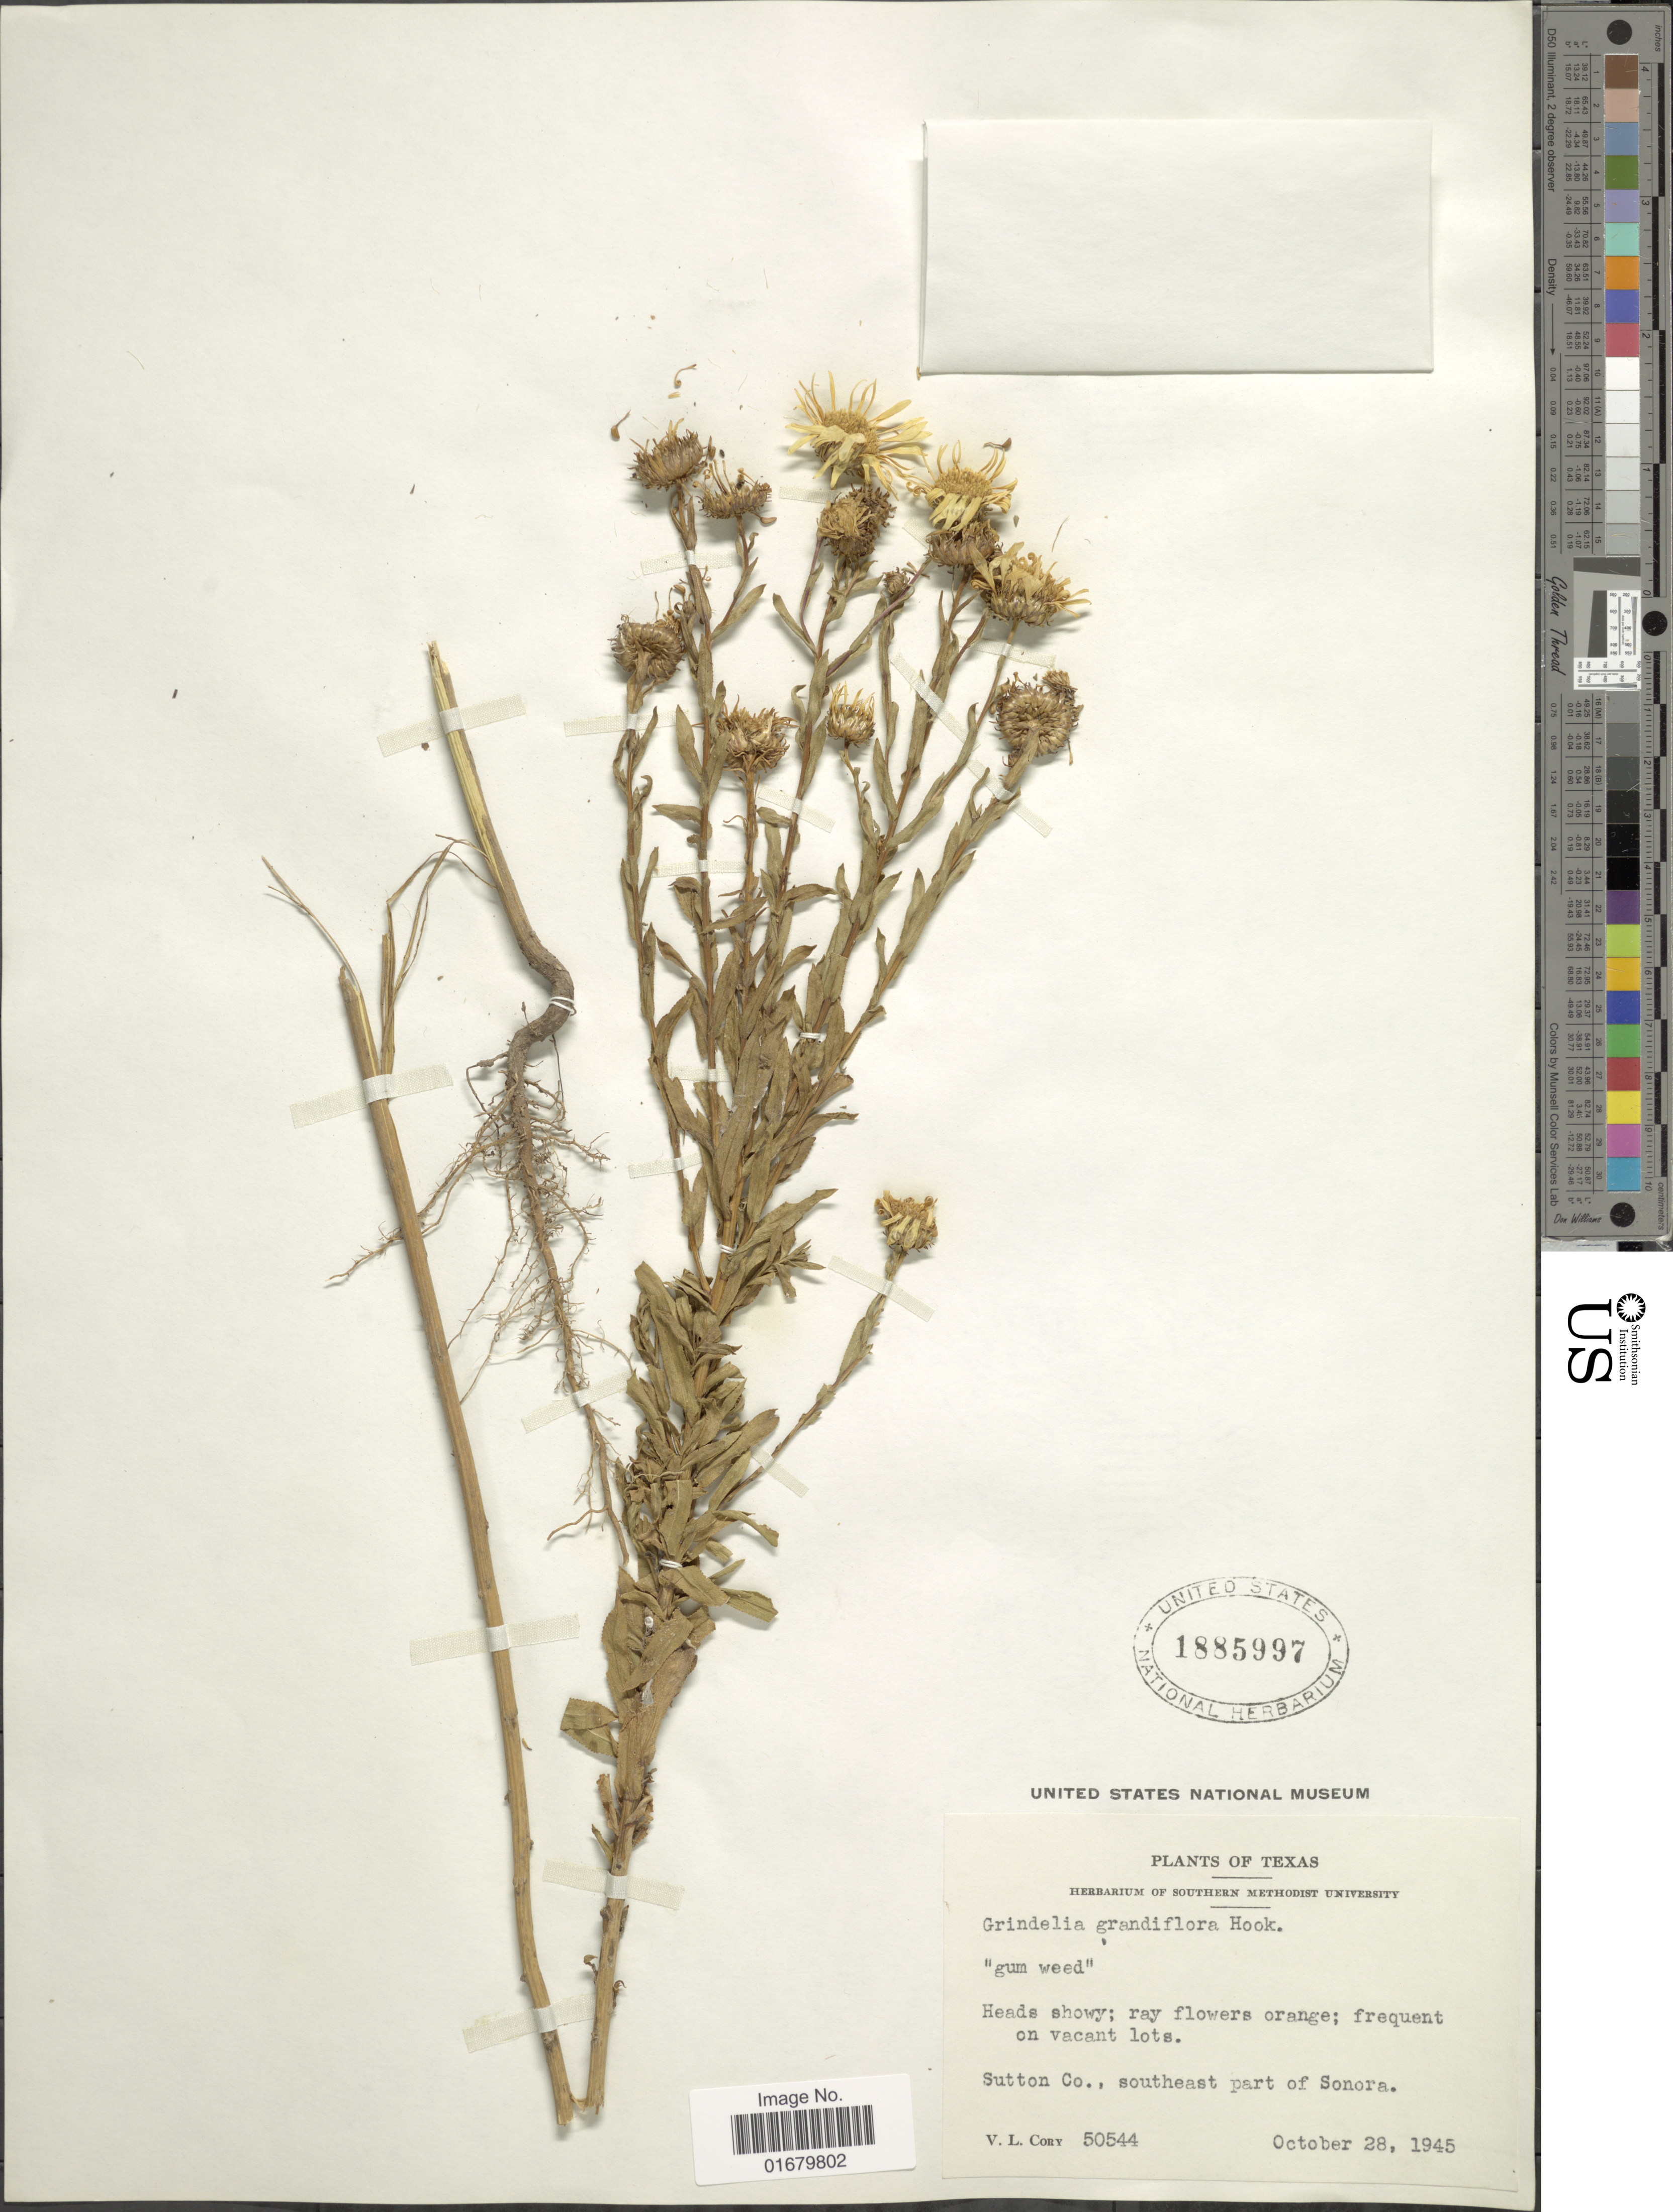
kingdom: Plantae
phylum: Tracheophyta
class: Magnoliopsida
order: Asterales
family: Asteraceae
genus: Grindelia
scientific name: Grindelia grandiflora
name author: Hook.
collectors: V. Cory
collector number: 50544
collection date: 1945-10-28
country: United States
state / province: Texas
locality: Suttin Co., southeast part of Sonora.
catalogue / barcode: US 1885997